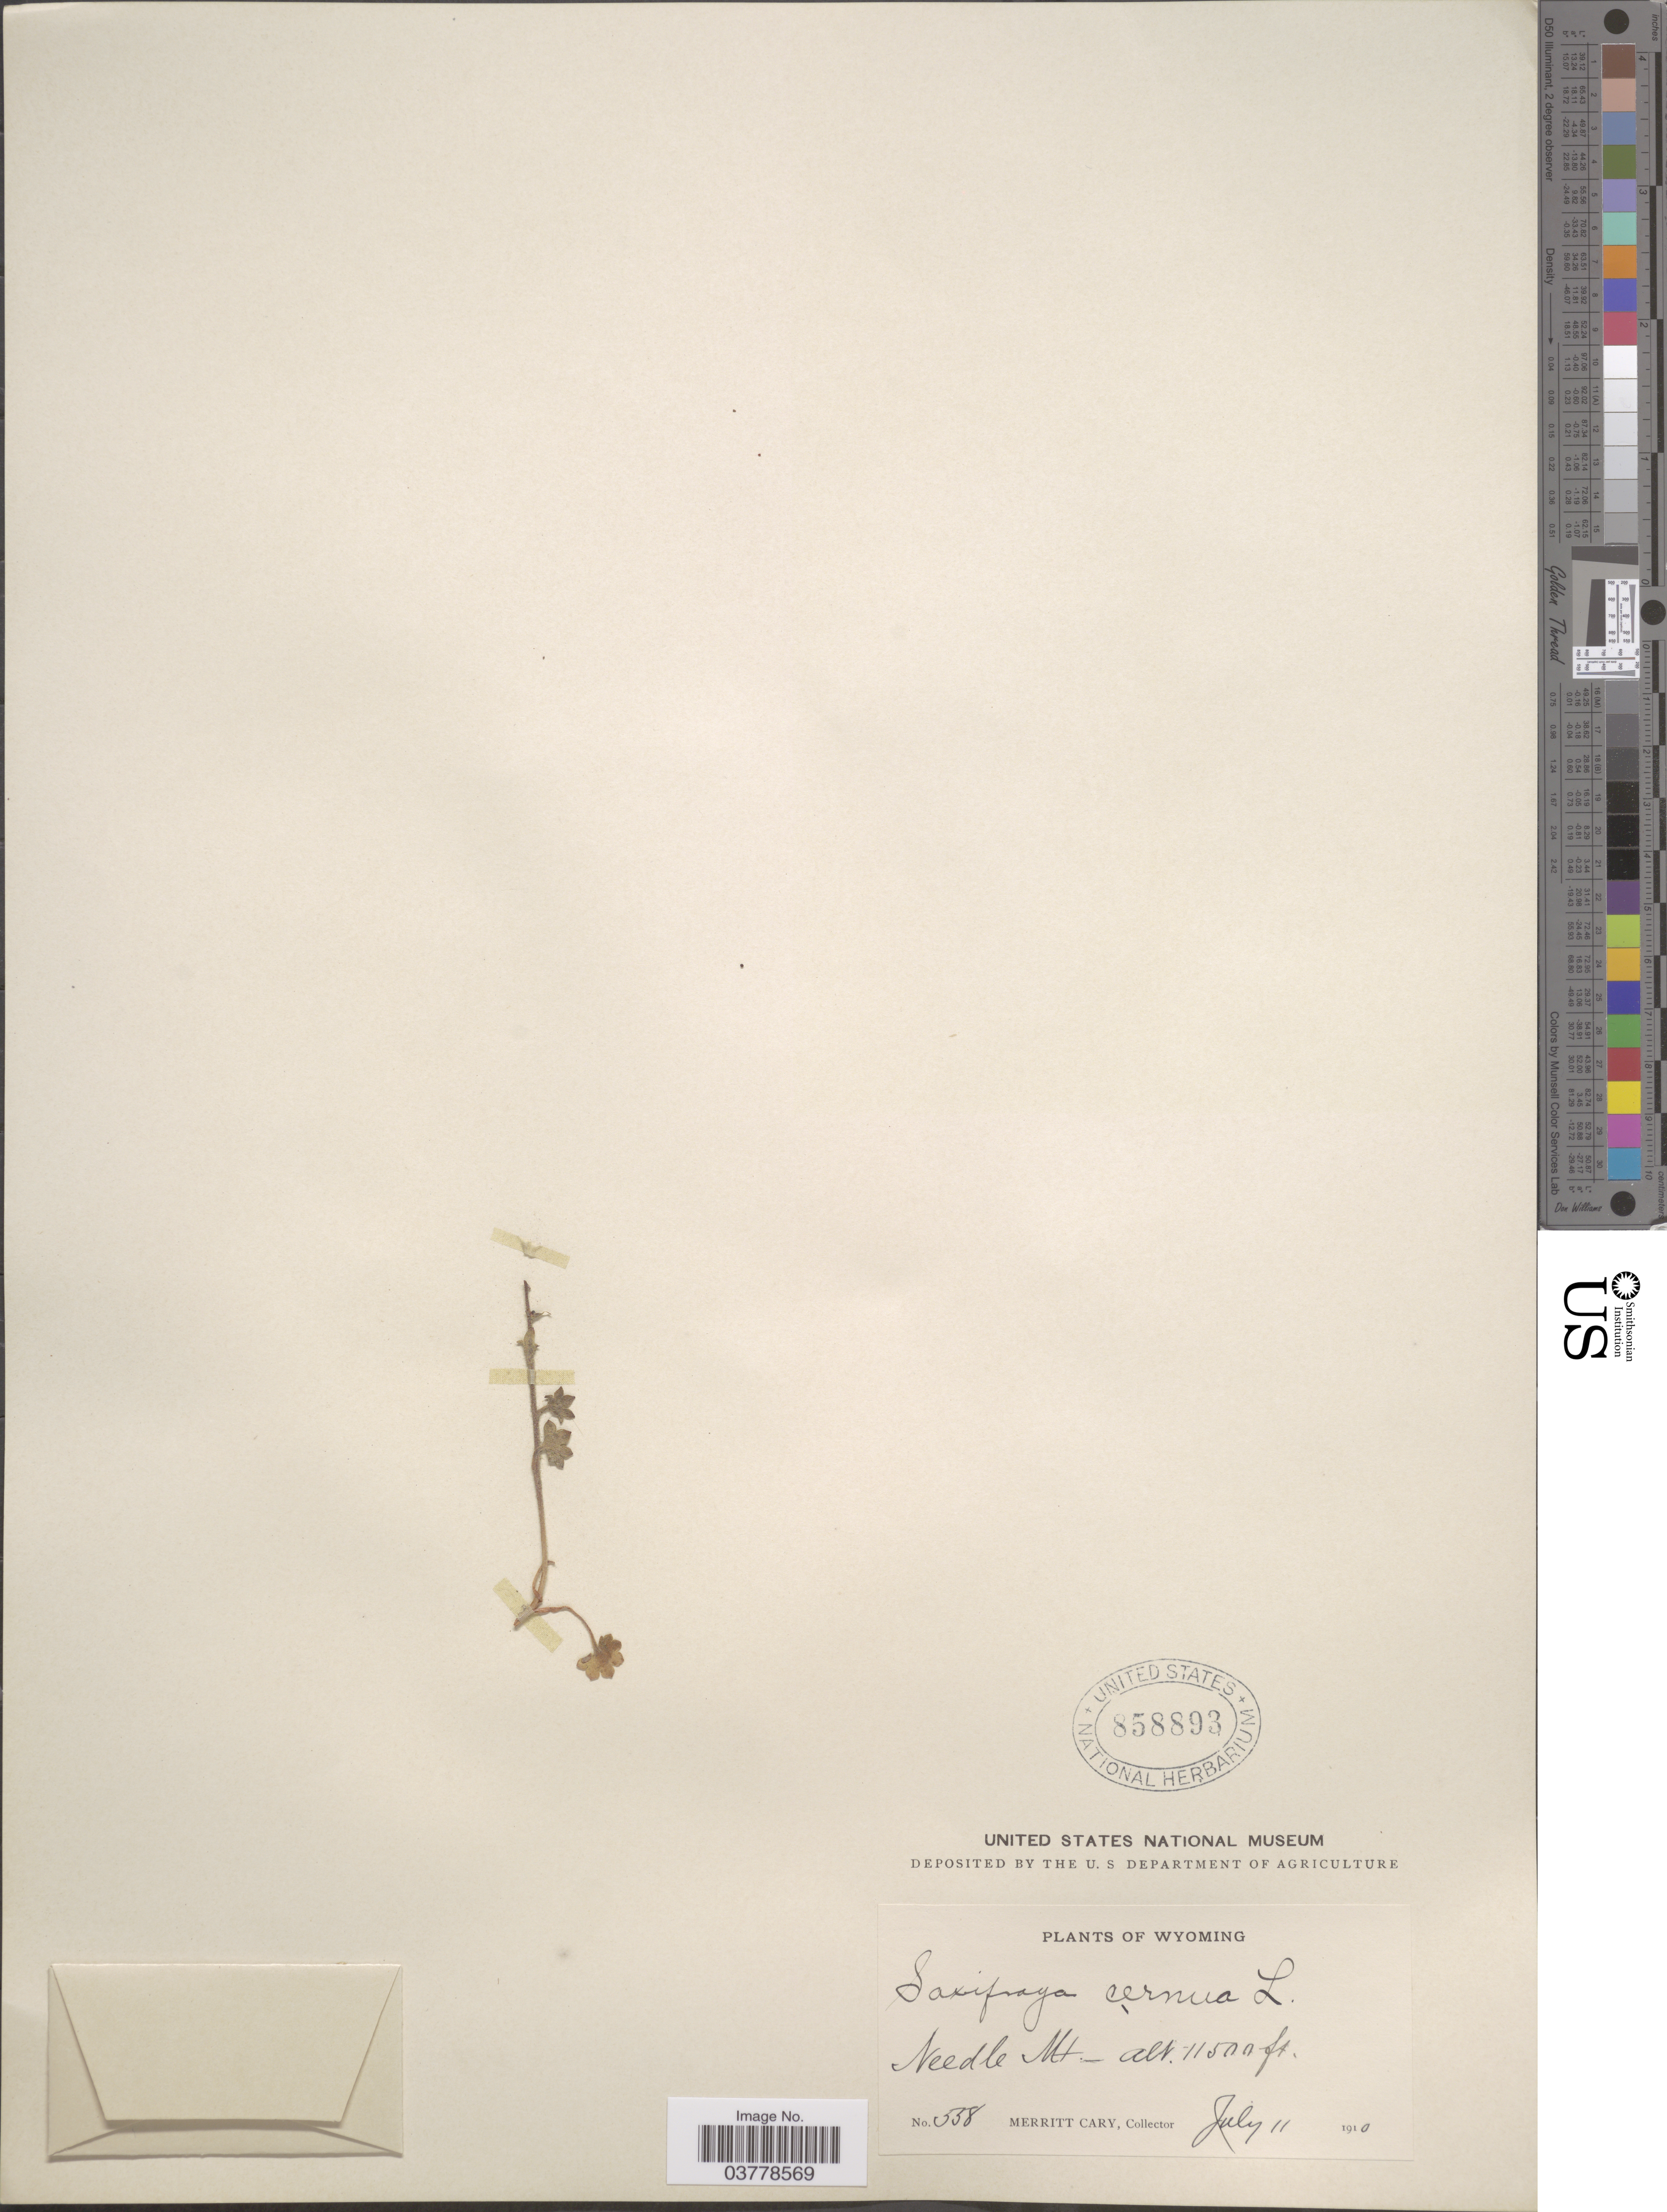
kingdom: Plantae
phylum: Tracheophyta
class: Magnoliopsida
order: Saxifragales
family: Saxifragaceae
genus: Saxifraga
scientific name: Saxifraga cernua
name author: L.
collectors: M. Cary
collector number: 558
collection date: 1910-07-11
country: United States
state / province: Wyoming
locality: Needle Mt.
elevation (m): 3505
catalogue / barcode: US 858893